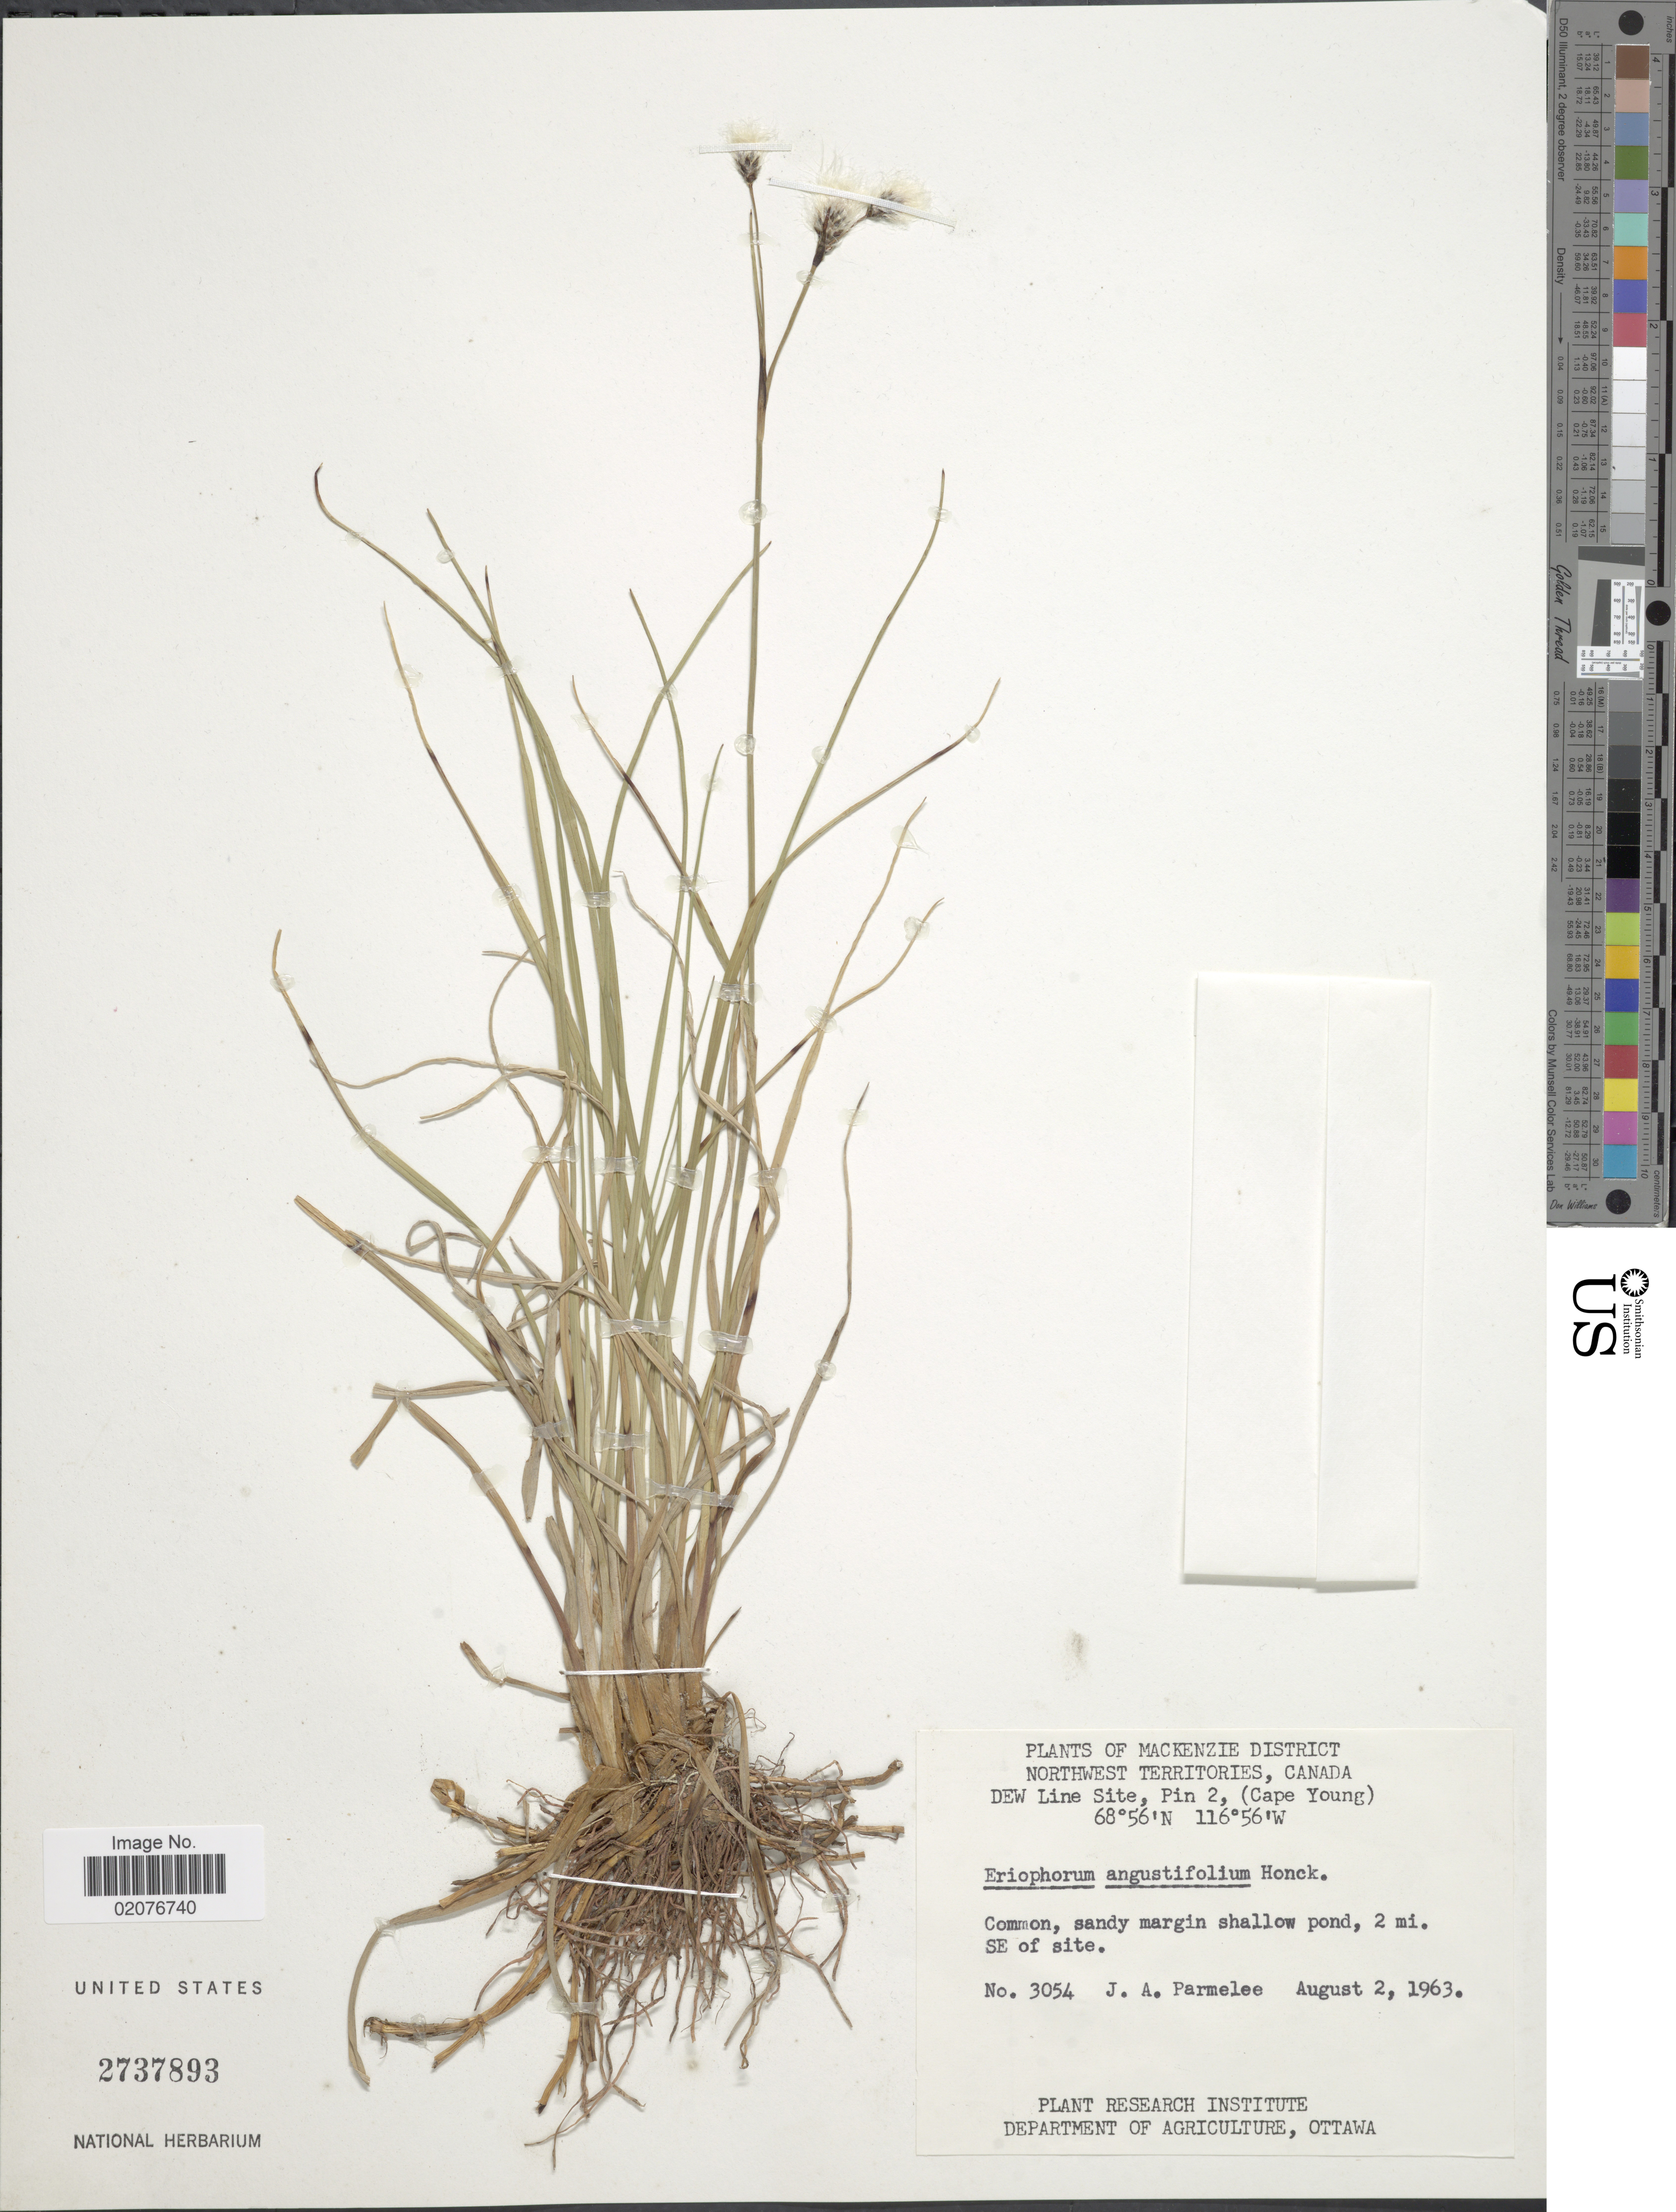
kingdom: Plantae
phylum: Tracheophyta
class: Liliopsida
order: Poales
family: Cyperaceae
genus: Eriophorum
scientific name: Eriophorum angustifolium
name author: Honck.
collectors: J. A. Parmelee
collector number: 3054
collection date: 1963-08-02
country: Canada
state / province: Northwest Territories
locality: Mackenzie District, DEW Line Site, Pin 2, (Cape Young), Common, sandy margin shallow pond, 2 mi SE of site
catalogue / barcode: US 2737893